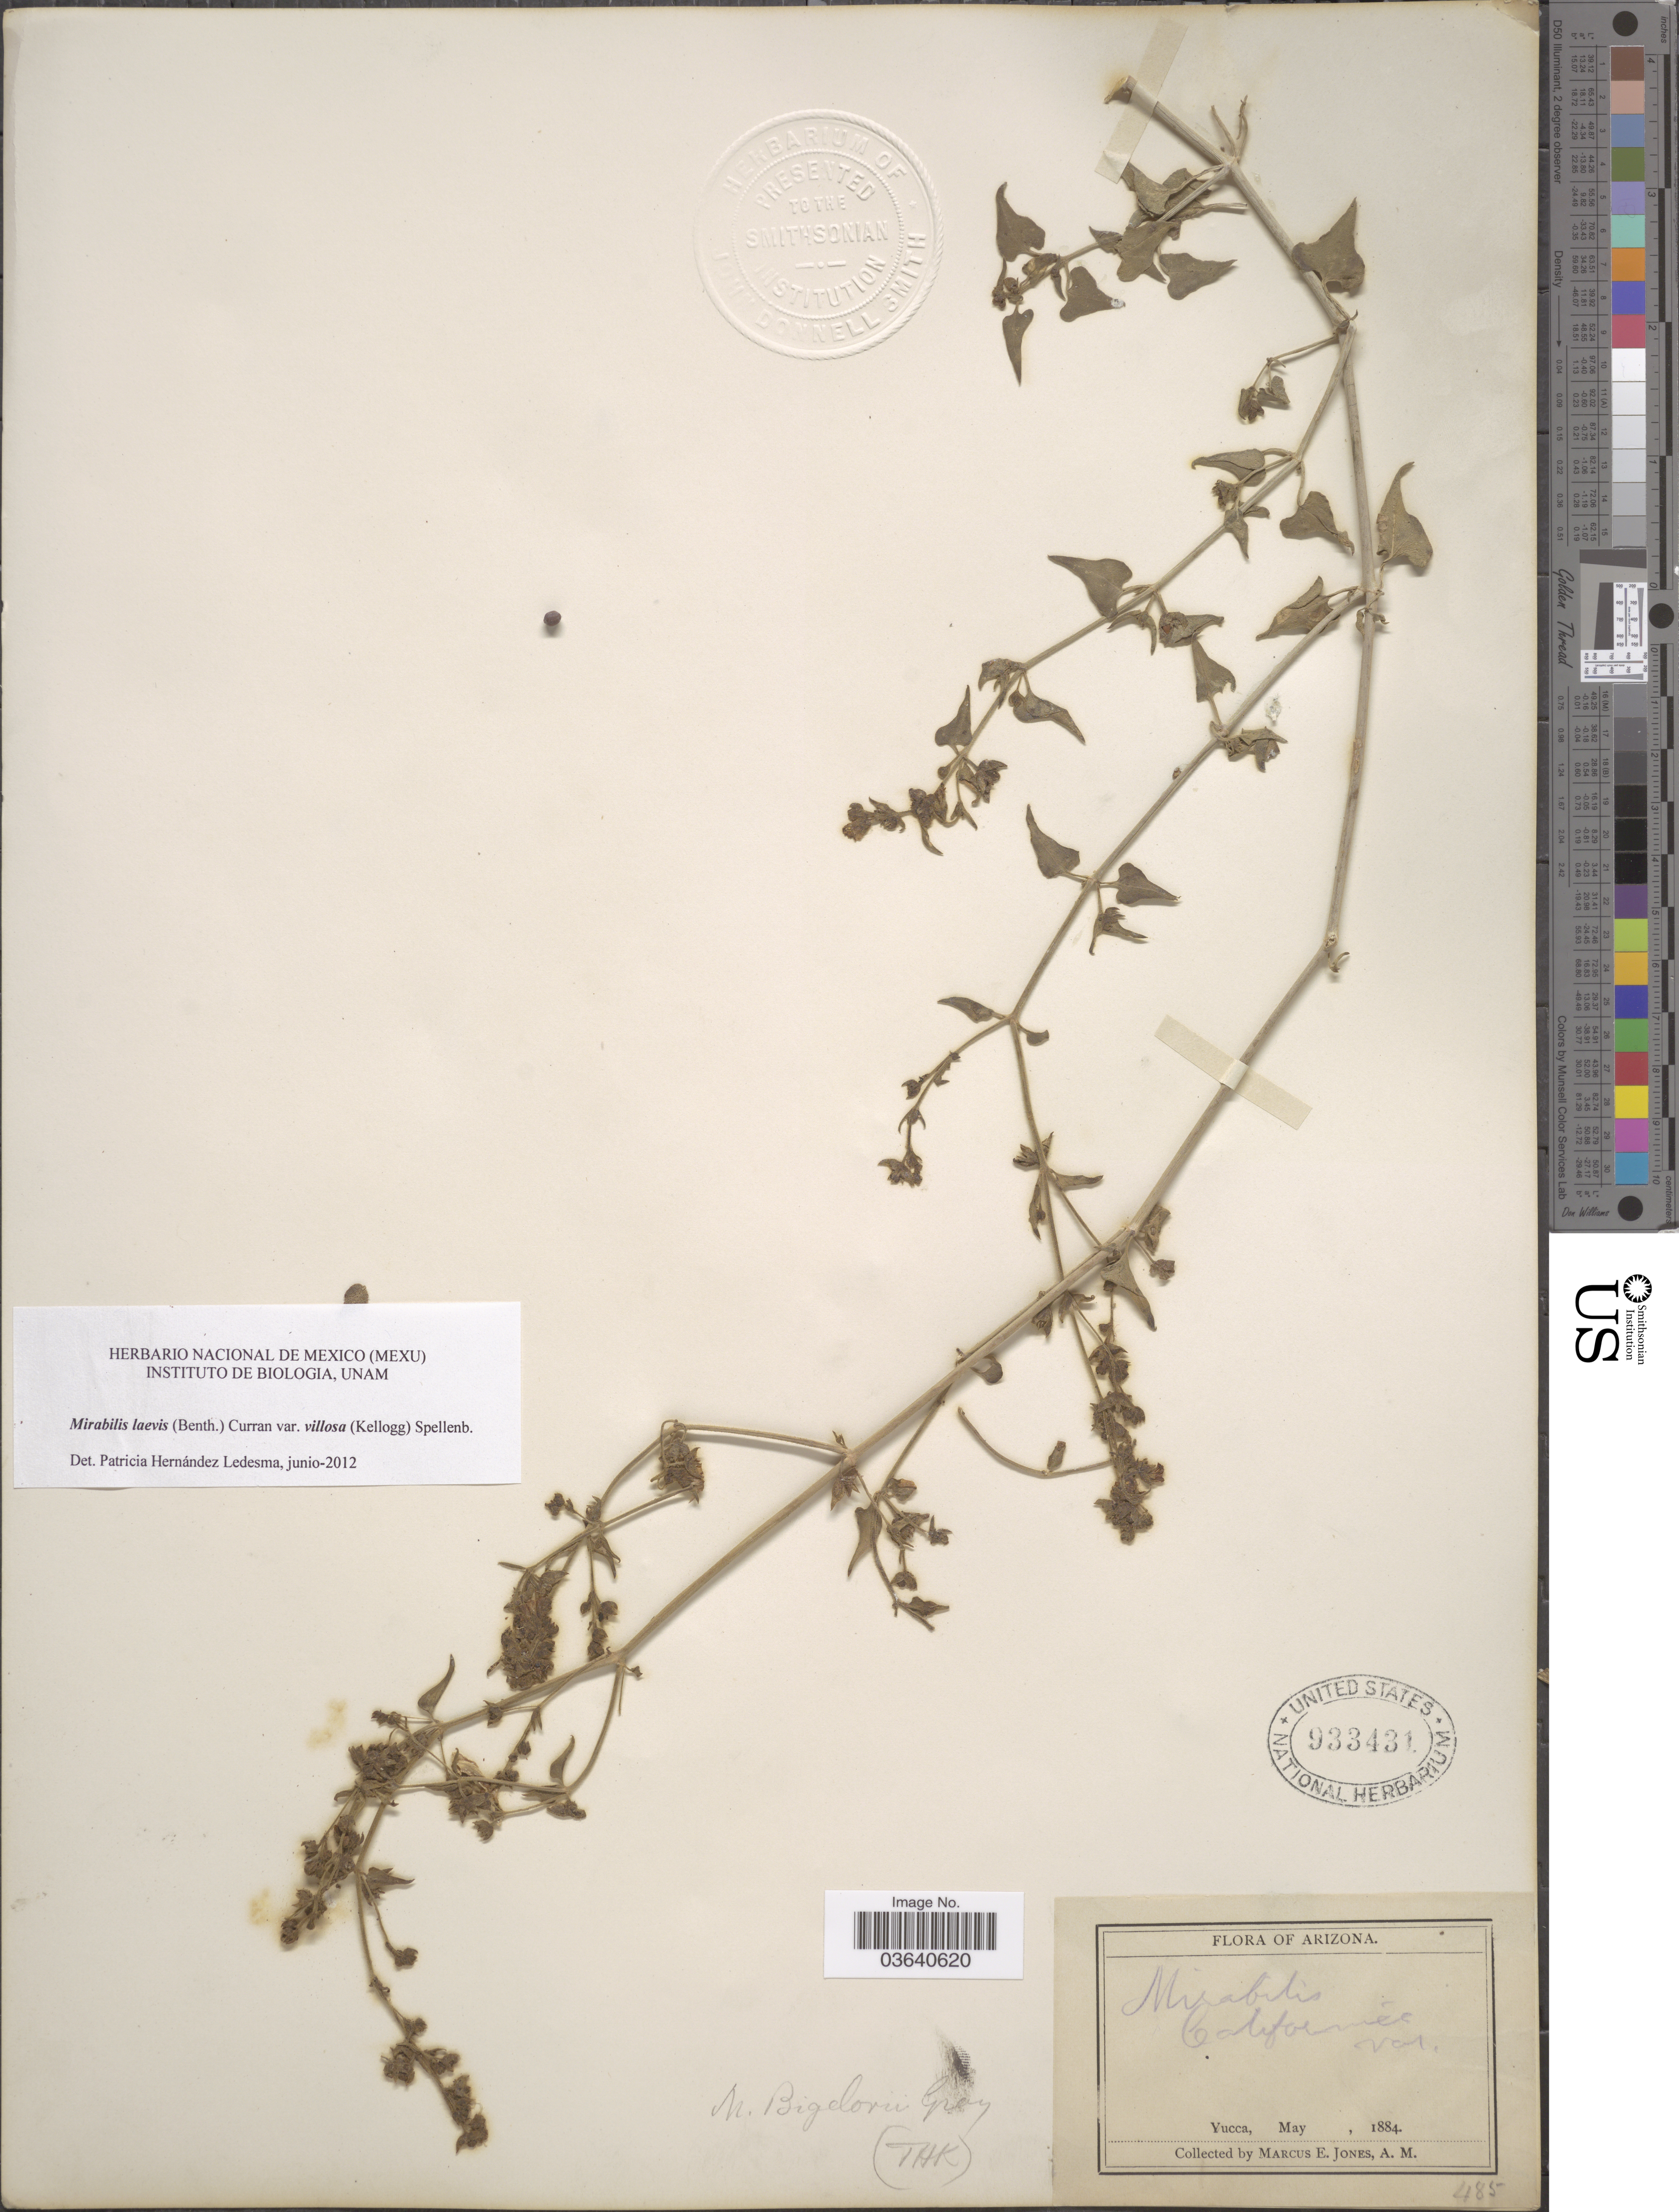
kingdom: Plantae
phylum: Tracheophyta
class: Magnoliopsida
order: Caryophyllales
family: Nyctaginaceae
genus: Mirabilis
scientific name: Mirabilis laevis var. villosa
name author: (Kellogg) Spellenb.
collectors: M. E. Jones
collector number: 485?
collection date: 1884-05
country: United States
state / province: Arizona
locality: Yucca.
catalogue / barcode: US 933431